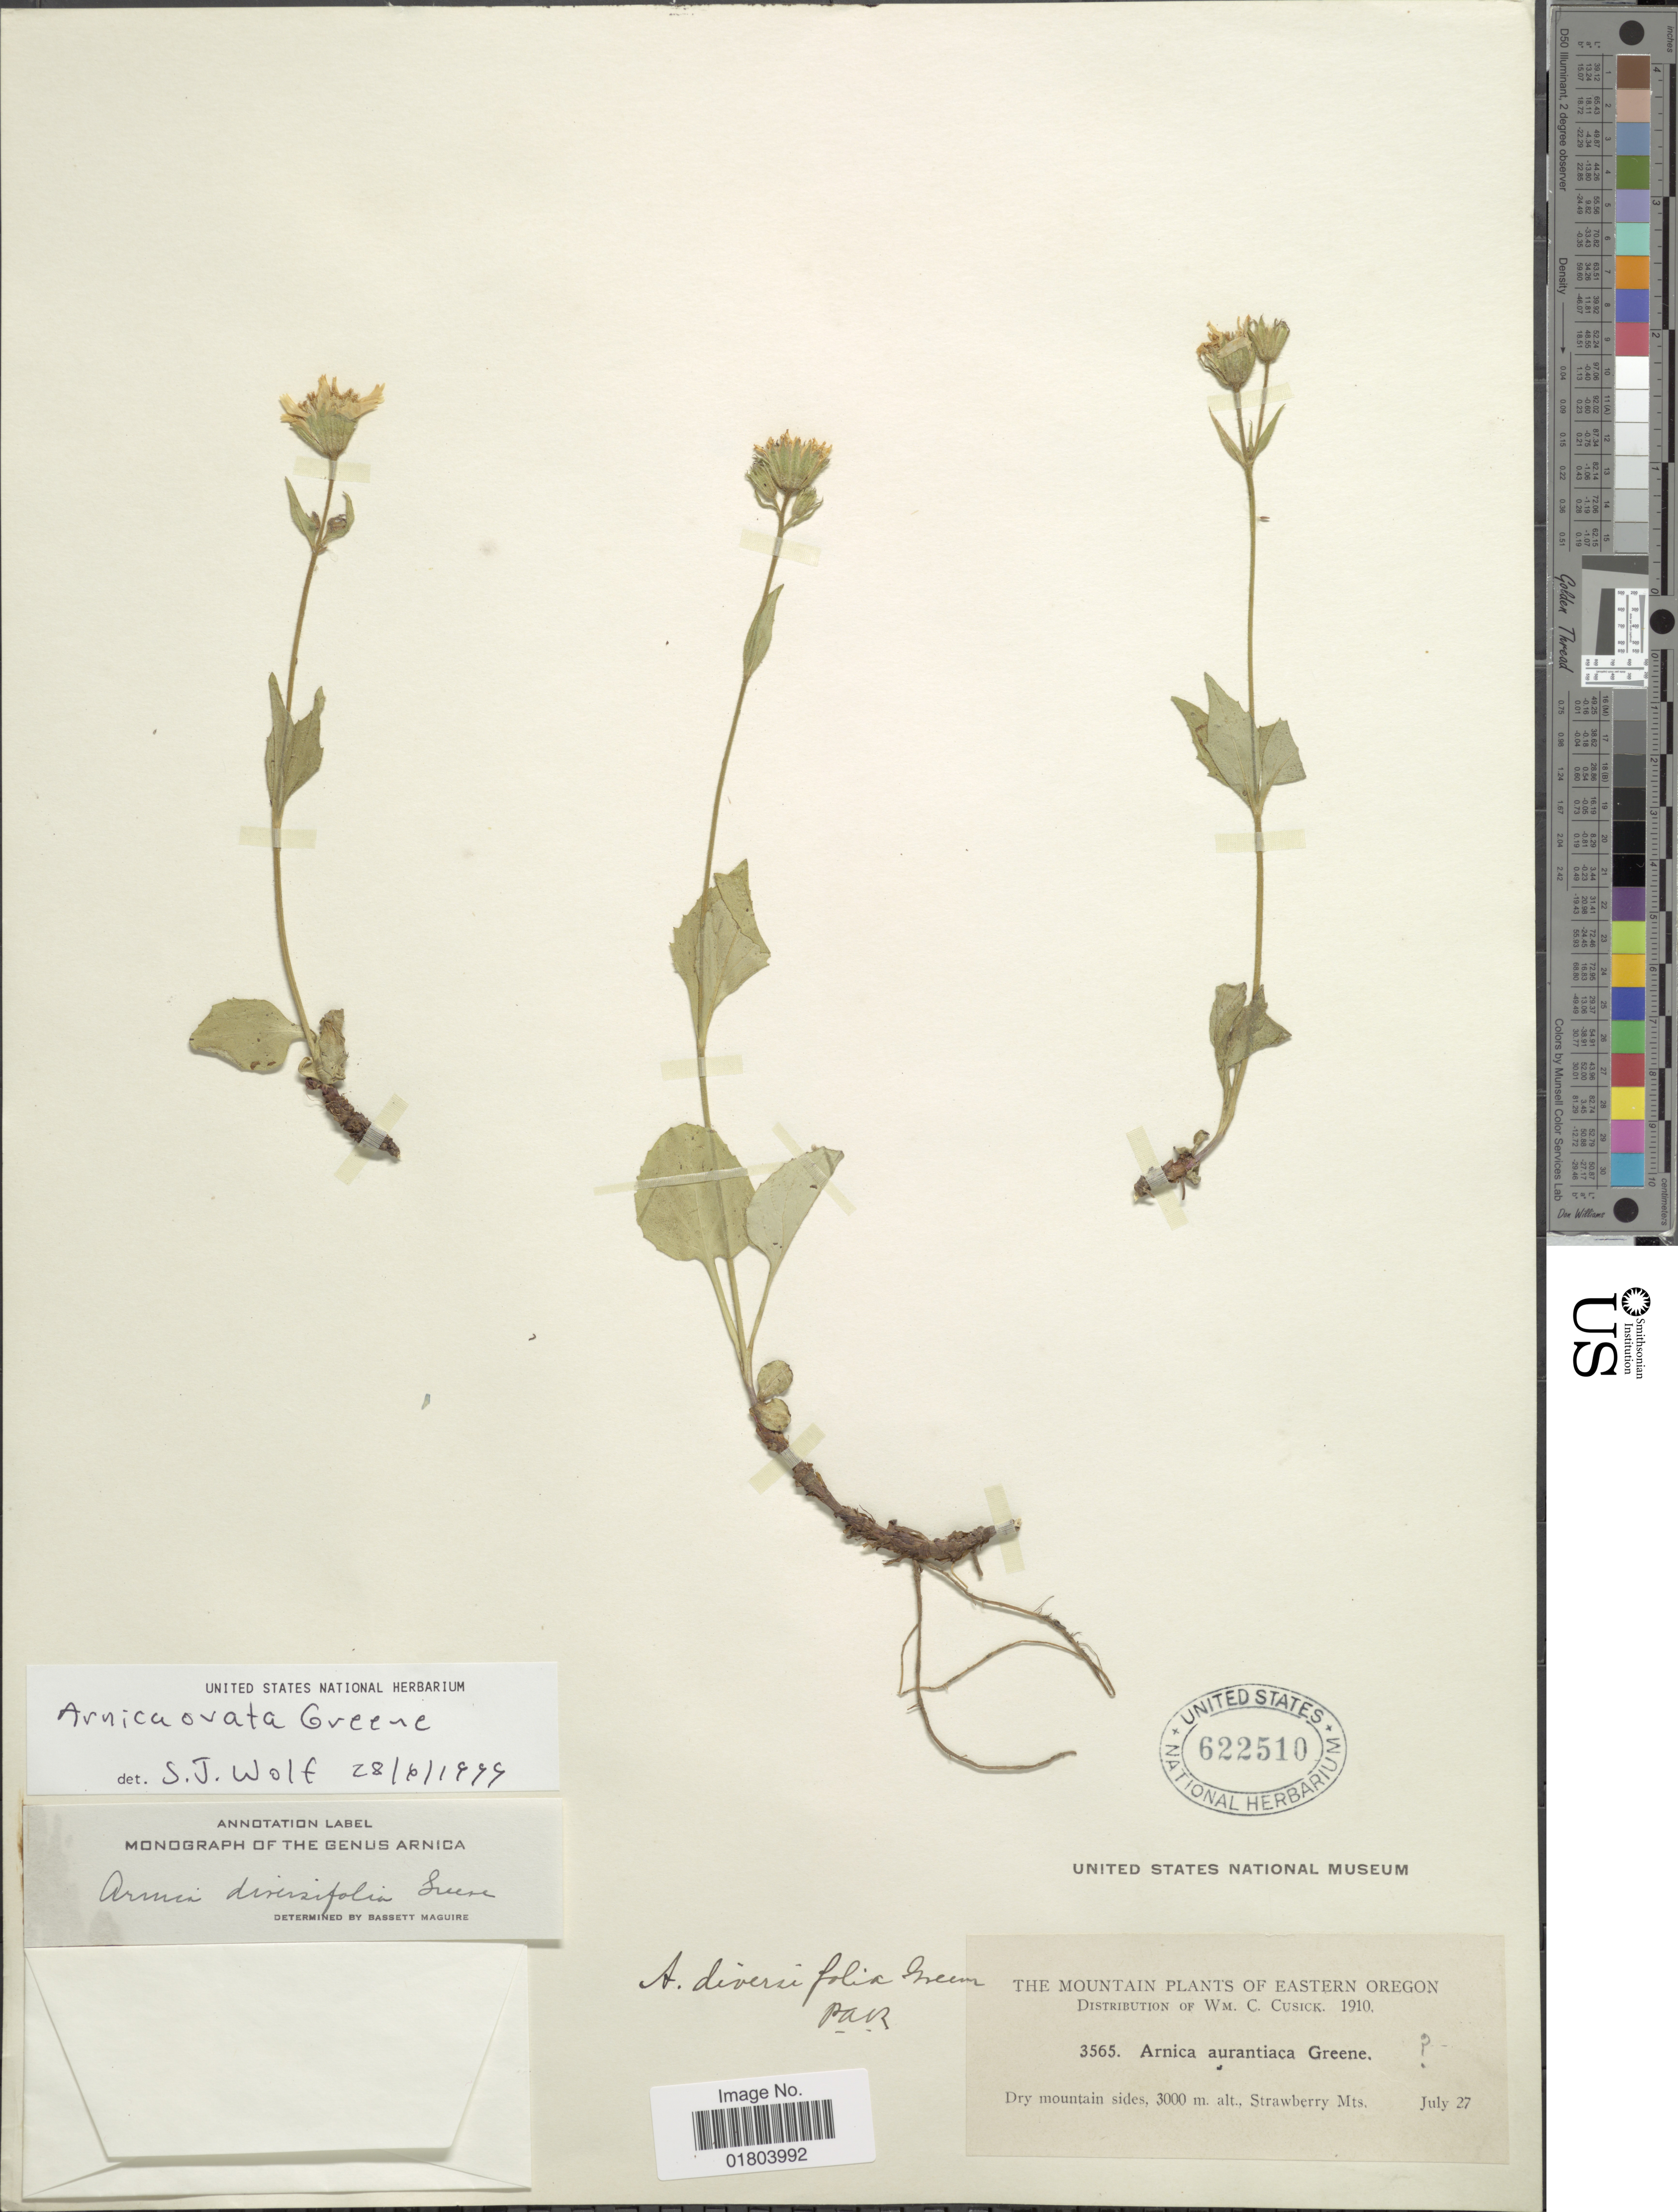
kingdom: Plantae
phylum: Tracheophyta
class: Magnoliopsida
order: Asterales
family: Asteraceae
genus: Arnica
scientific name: Arnica ovata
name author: Greene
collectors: W. C. Cusick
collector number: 3565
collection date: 1910-07-27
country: United States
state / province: Oregon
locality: The Mountain, Eastern Oregon, Dry mountain sides, Strawberry Mts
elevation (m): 3000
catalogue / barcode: US 622510